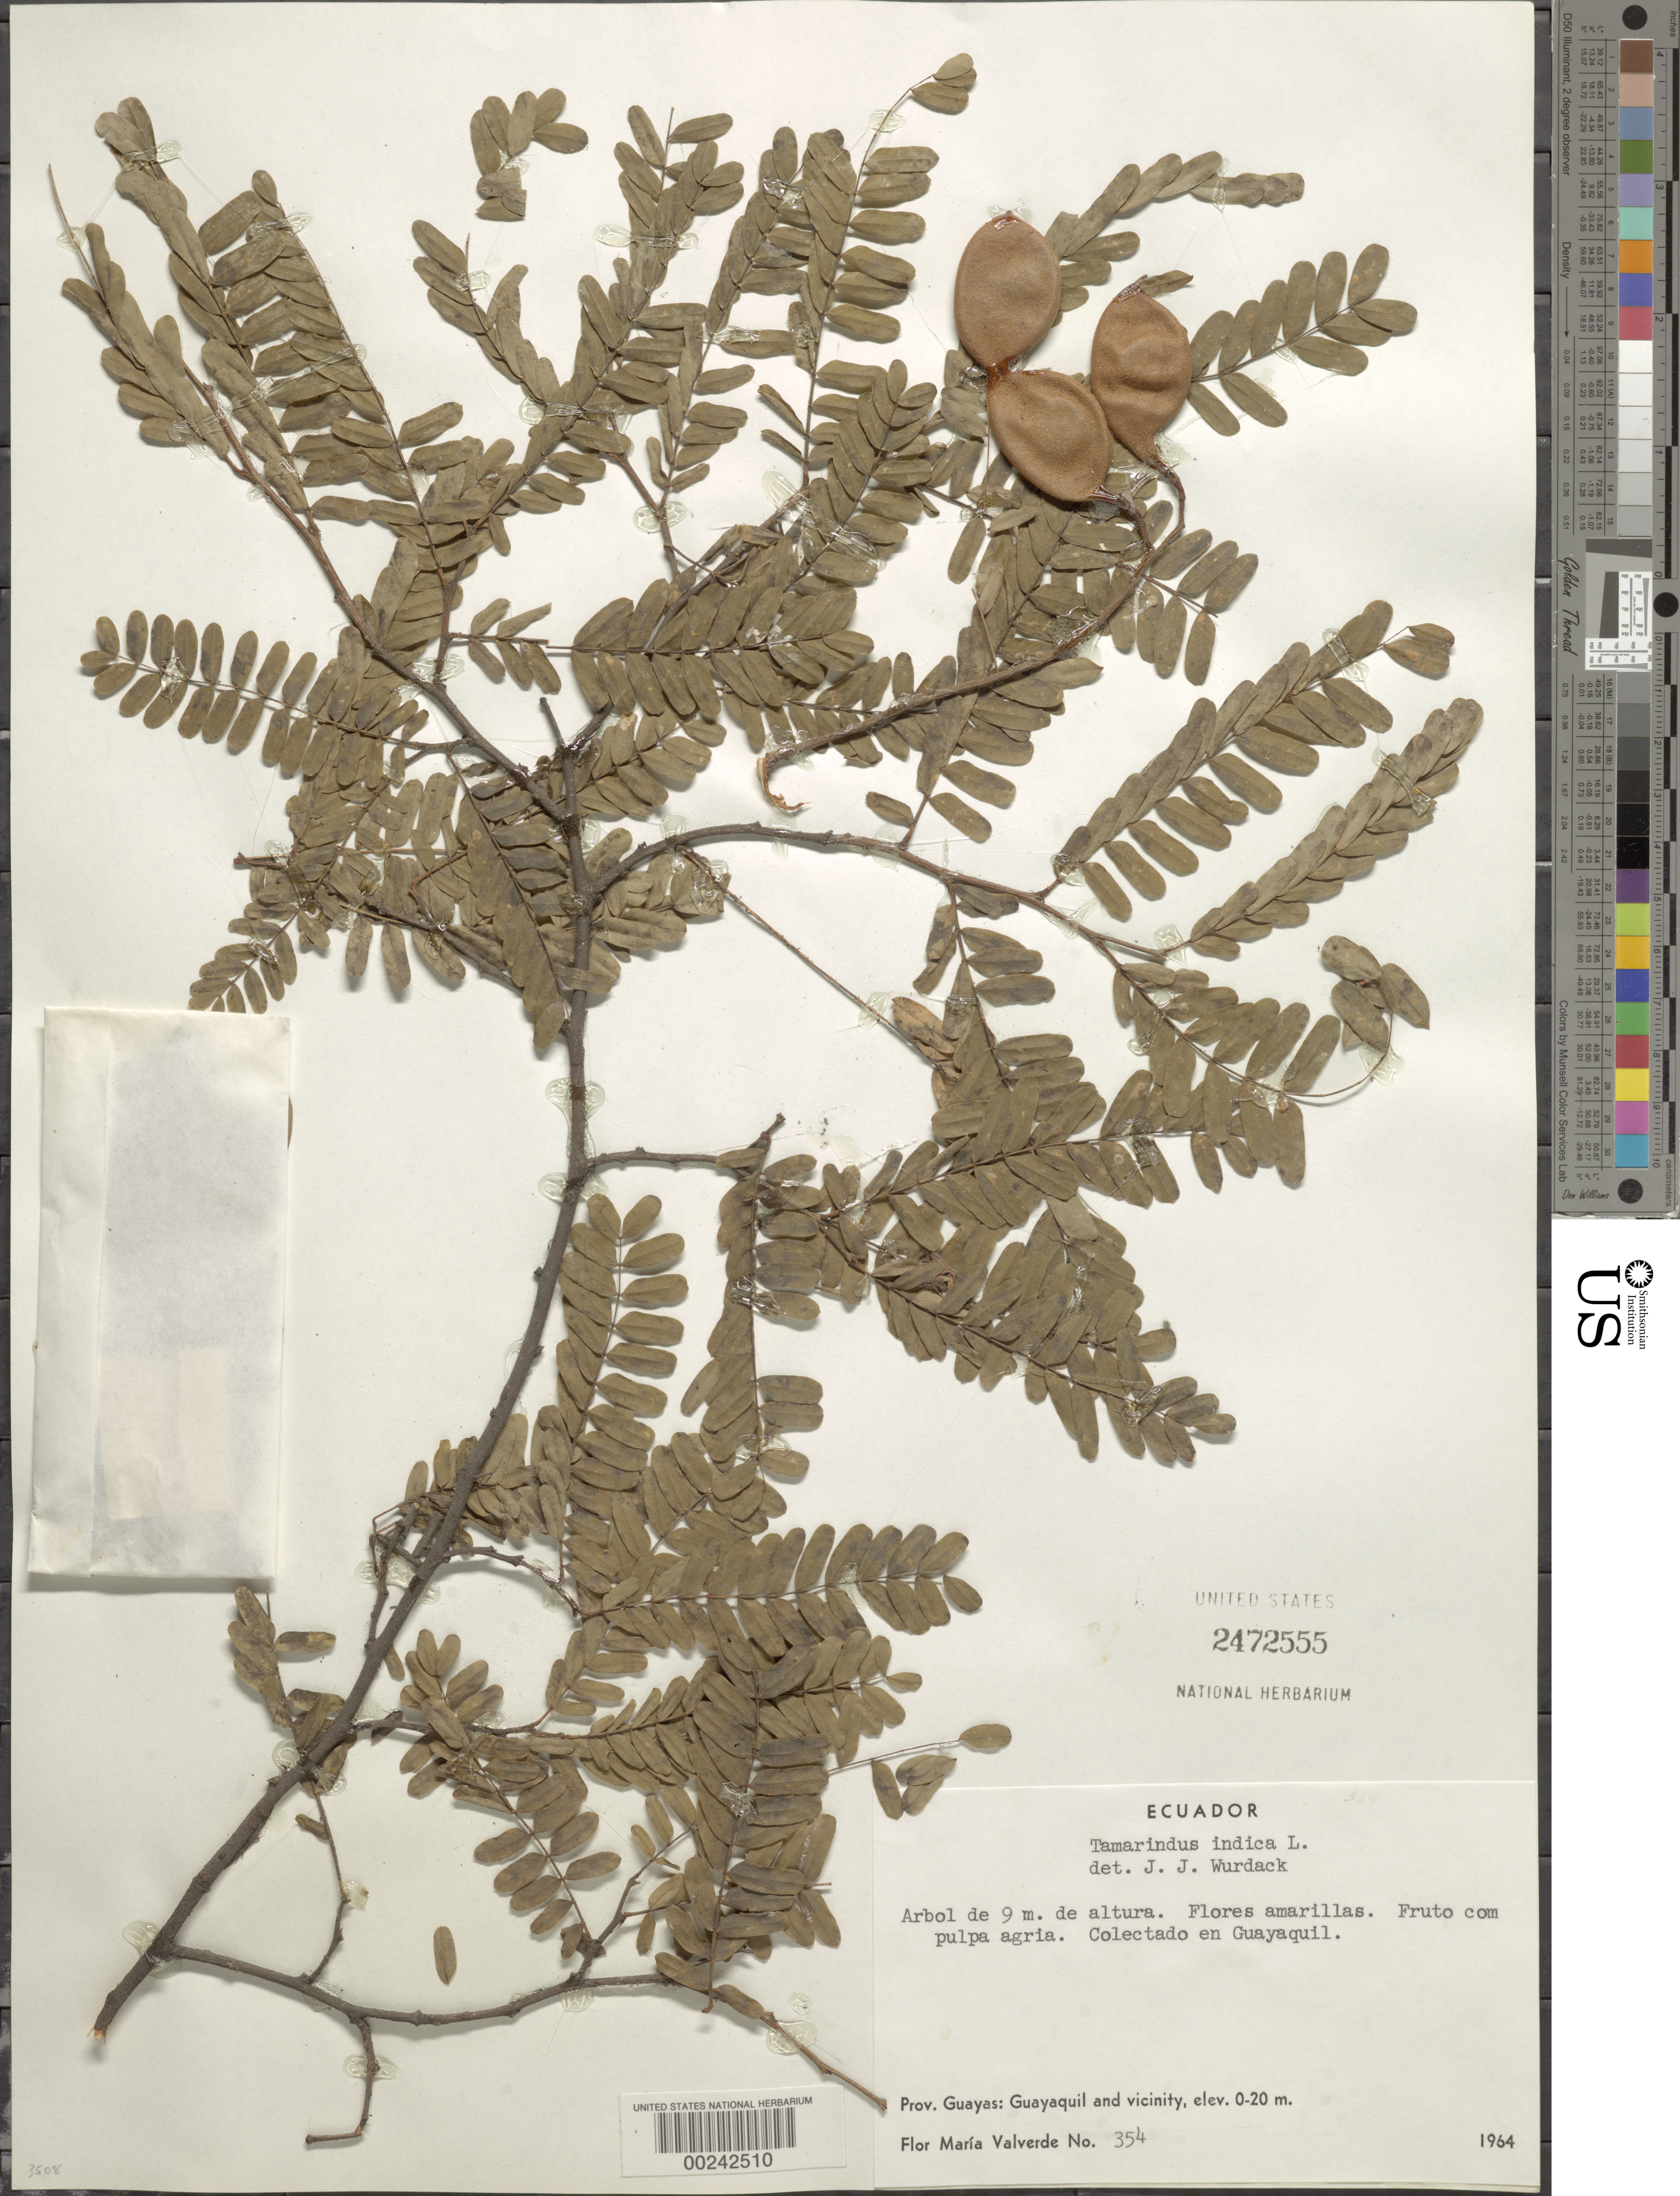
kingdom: Plantae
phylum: Tracheophyta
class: Magnoliopsida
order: Fabales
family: Fabaceae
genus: Tamarindus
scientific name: Tamarindus indica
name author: L.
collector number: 354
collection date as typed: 1964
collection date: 1964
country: Ecuador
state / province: Guayas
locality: Guayaquil, Haciendo Bonchna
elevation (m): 0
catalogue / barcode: US 2472555